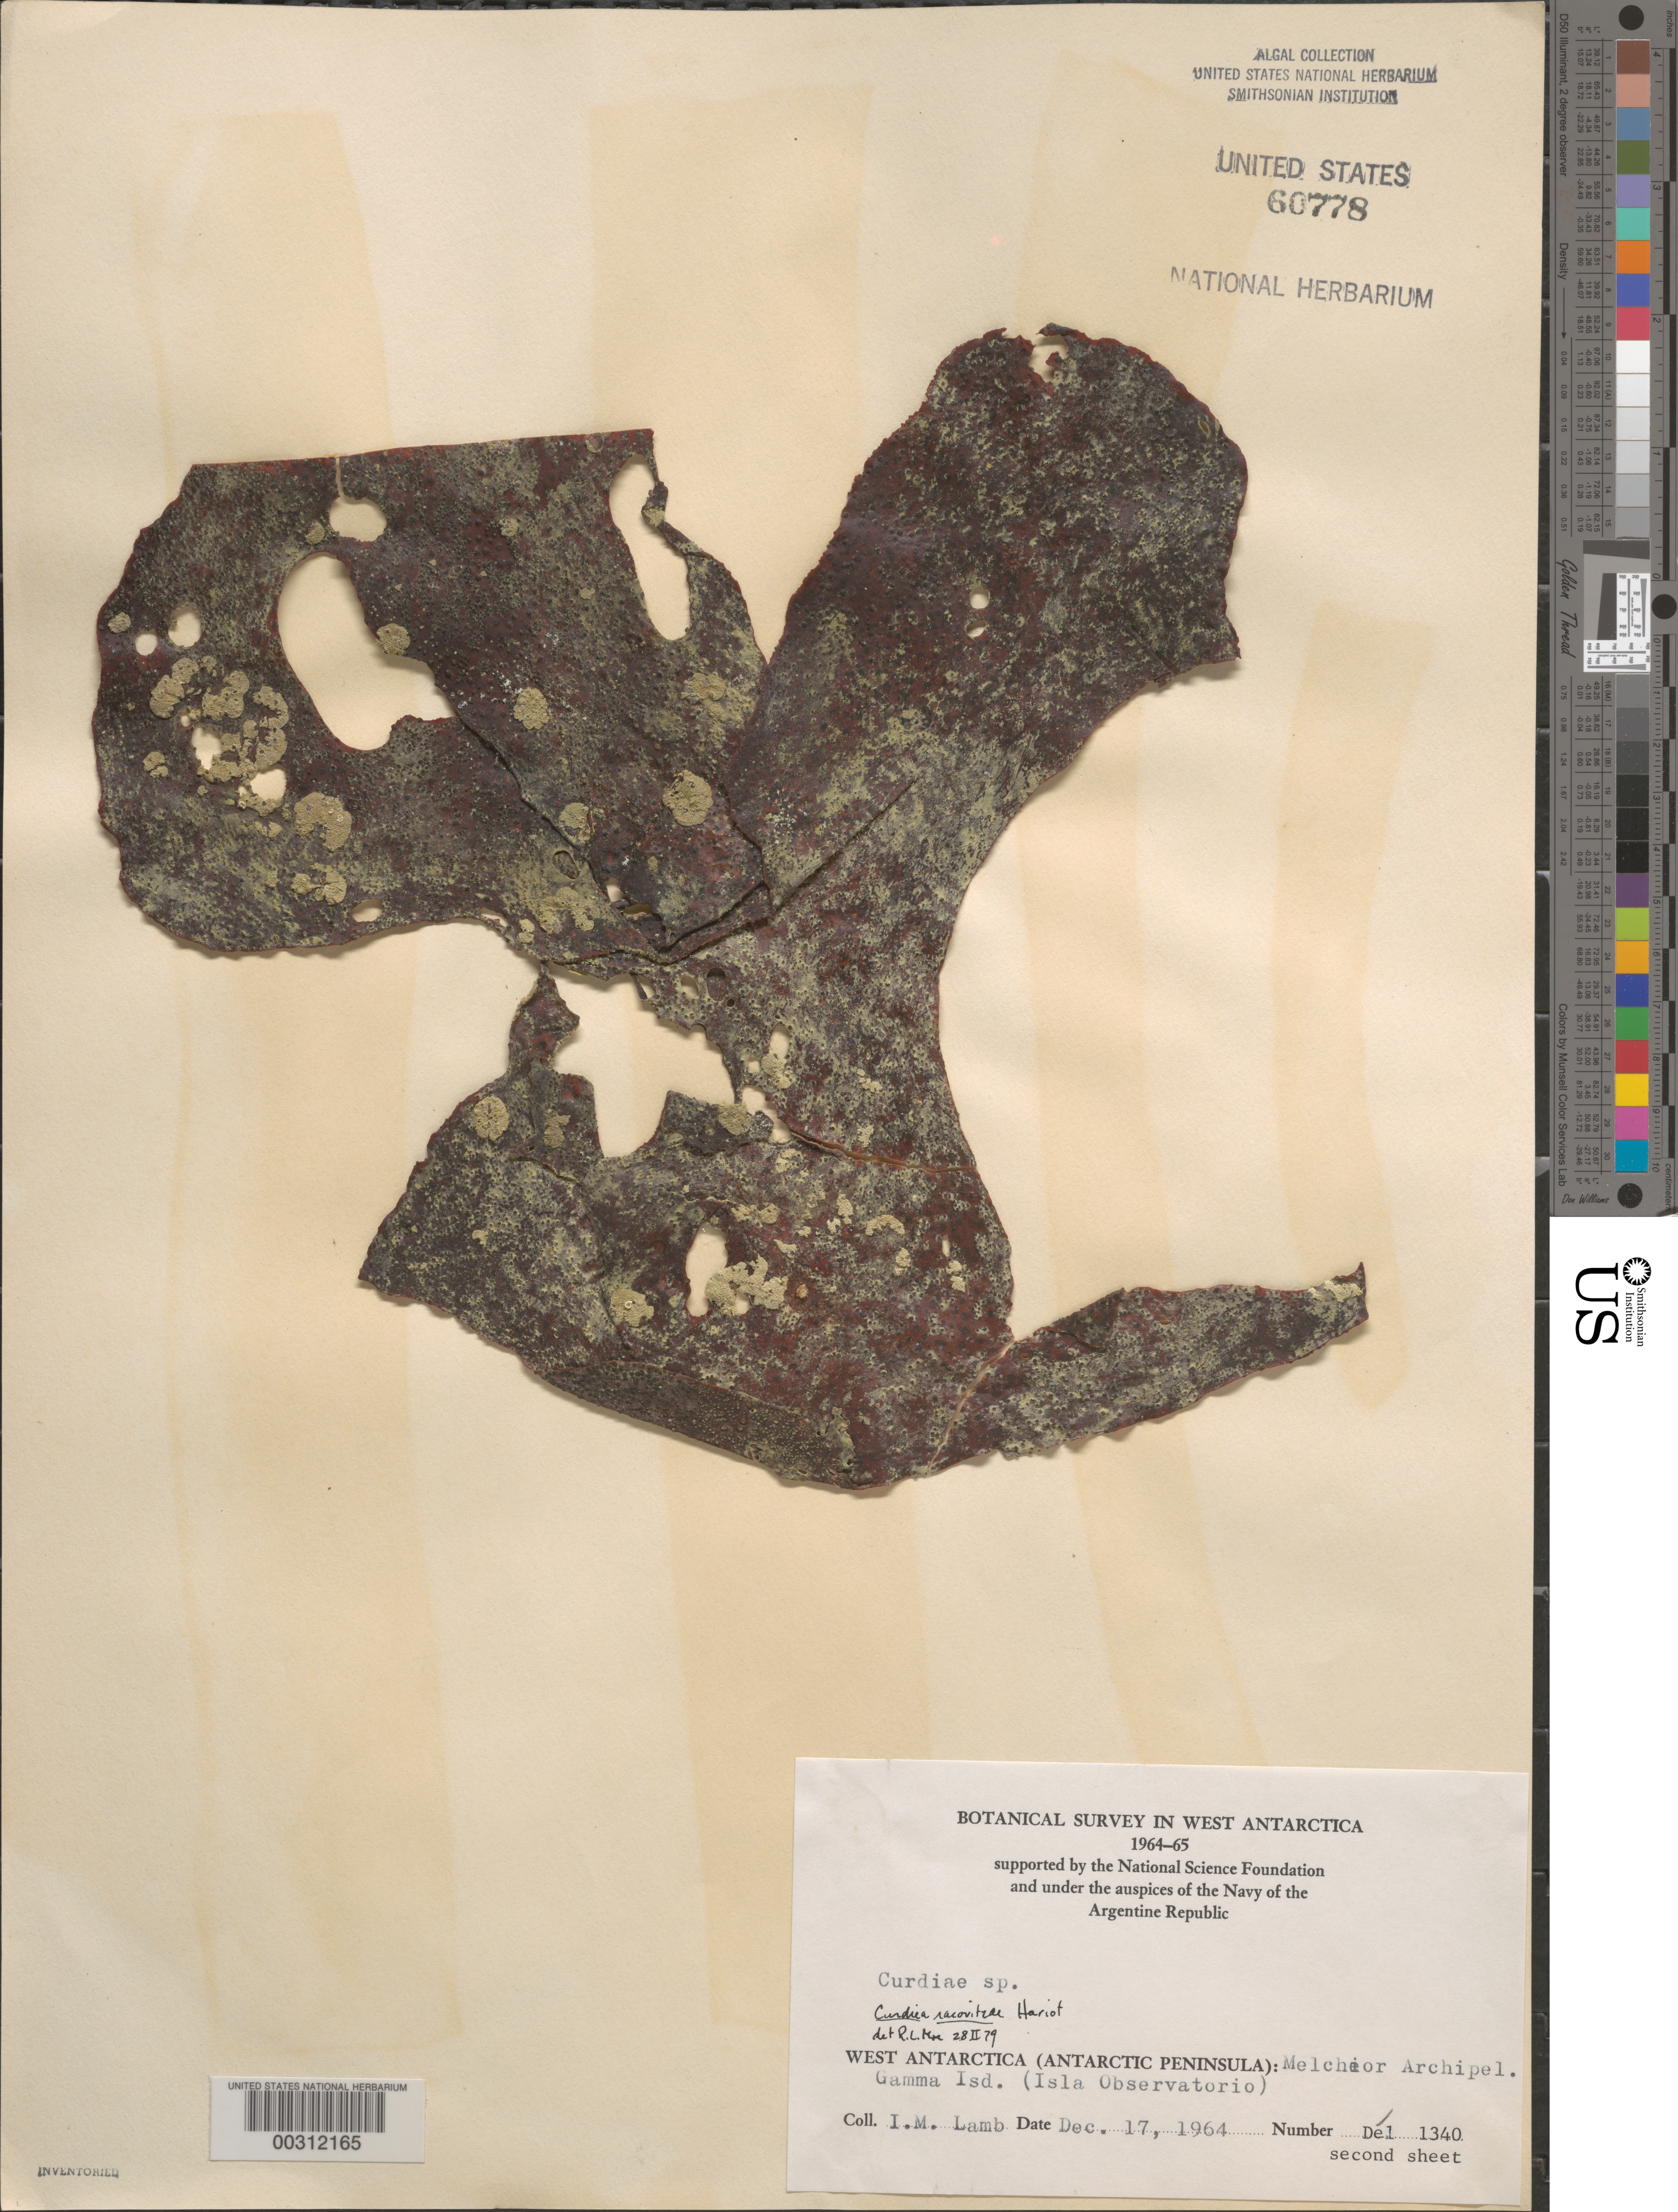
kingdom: Plantae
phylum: Rhodophyta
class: Florideophyceae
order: Gracilariales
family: Gracilariaceae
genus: Curdiea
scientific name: Curdiea racovitzae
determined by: Moe, R. L.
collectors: I. M. Lamb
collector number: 1340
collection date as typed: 17 Dec 1964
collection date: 1964-12-17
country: Antarctica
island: Gamma Island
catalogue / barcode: US 60778